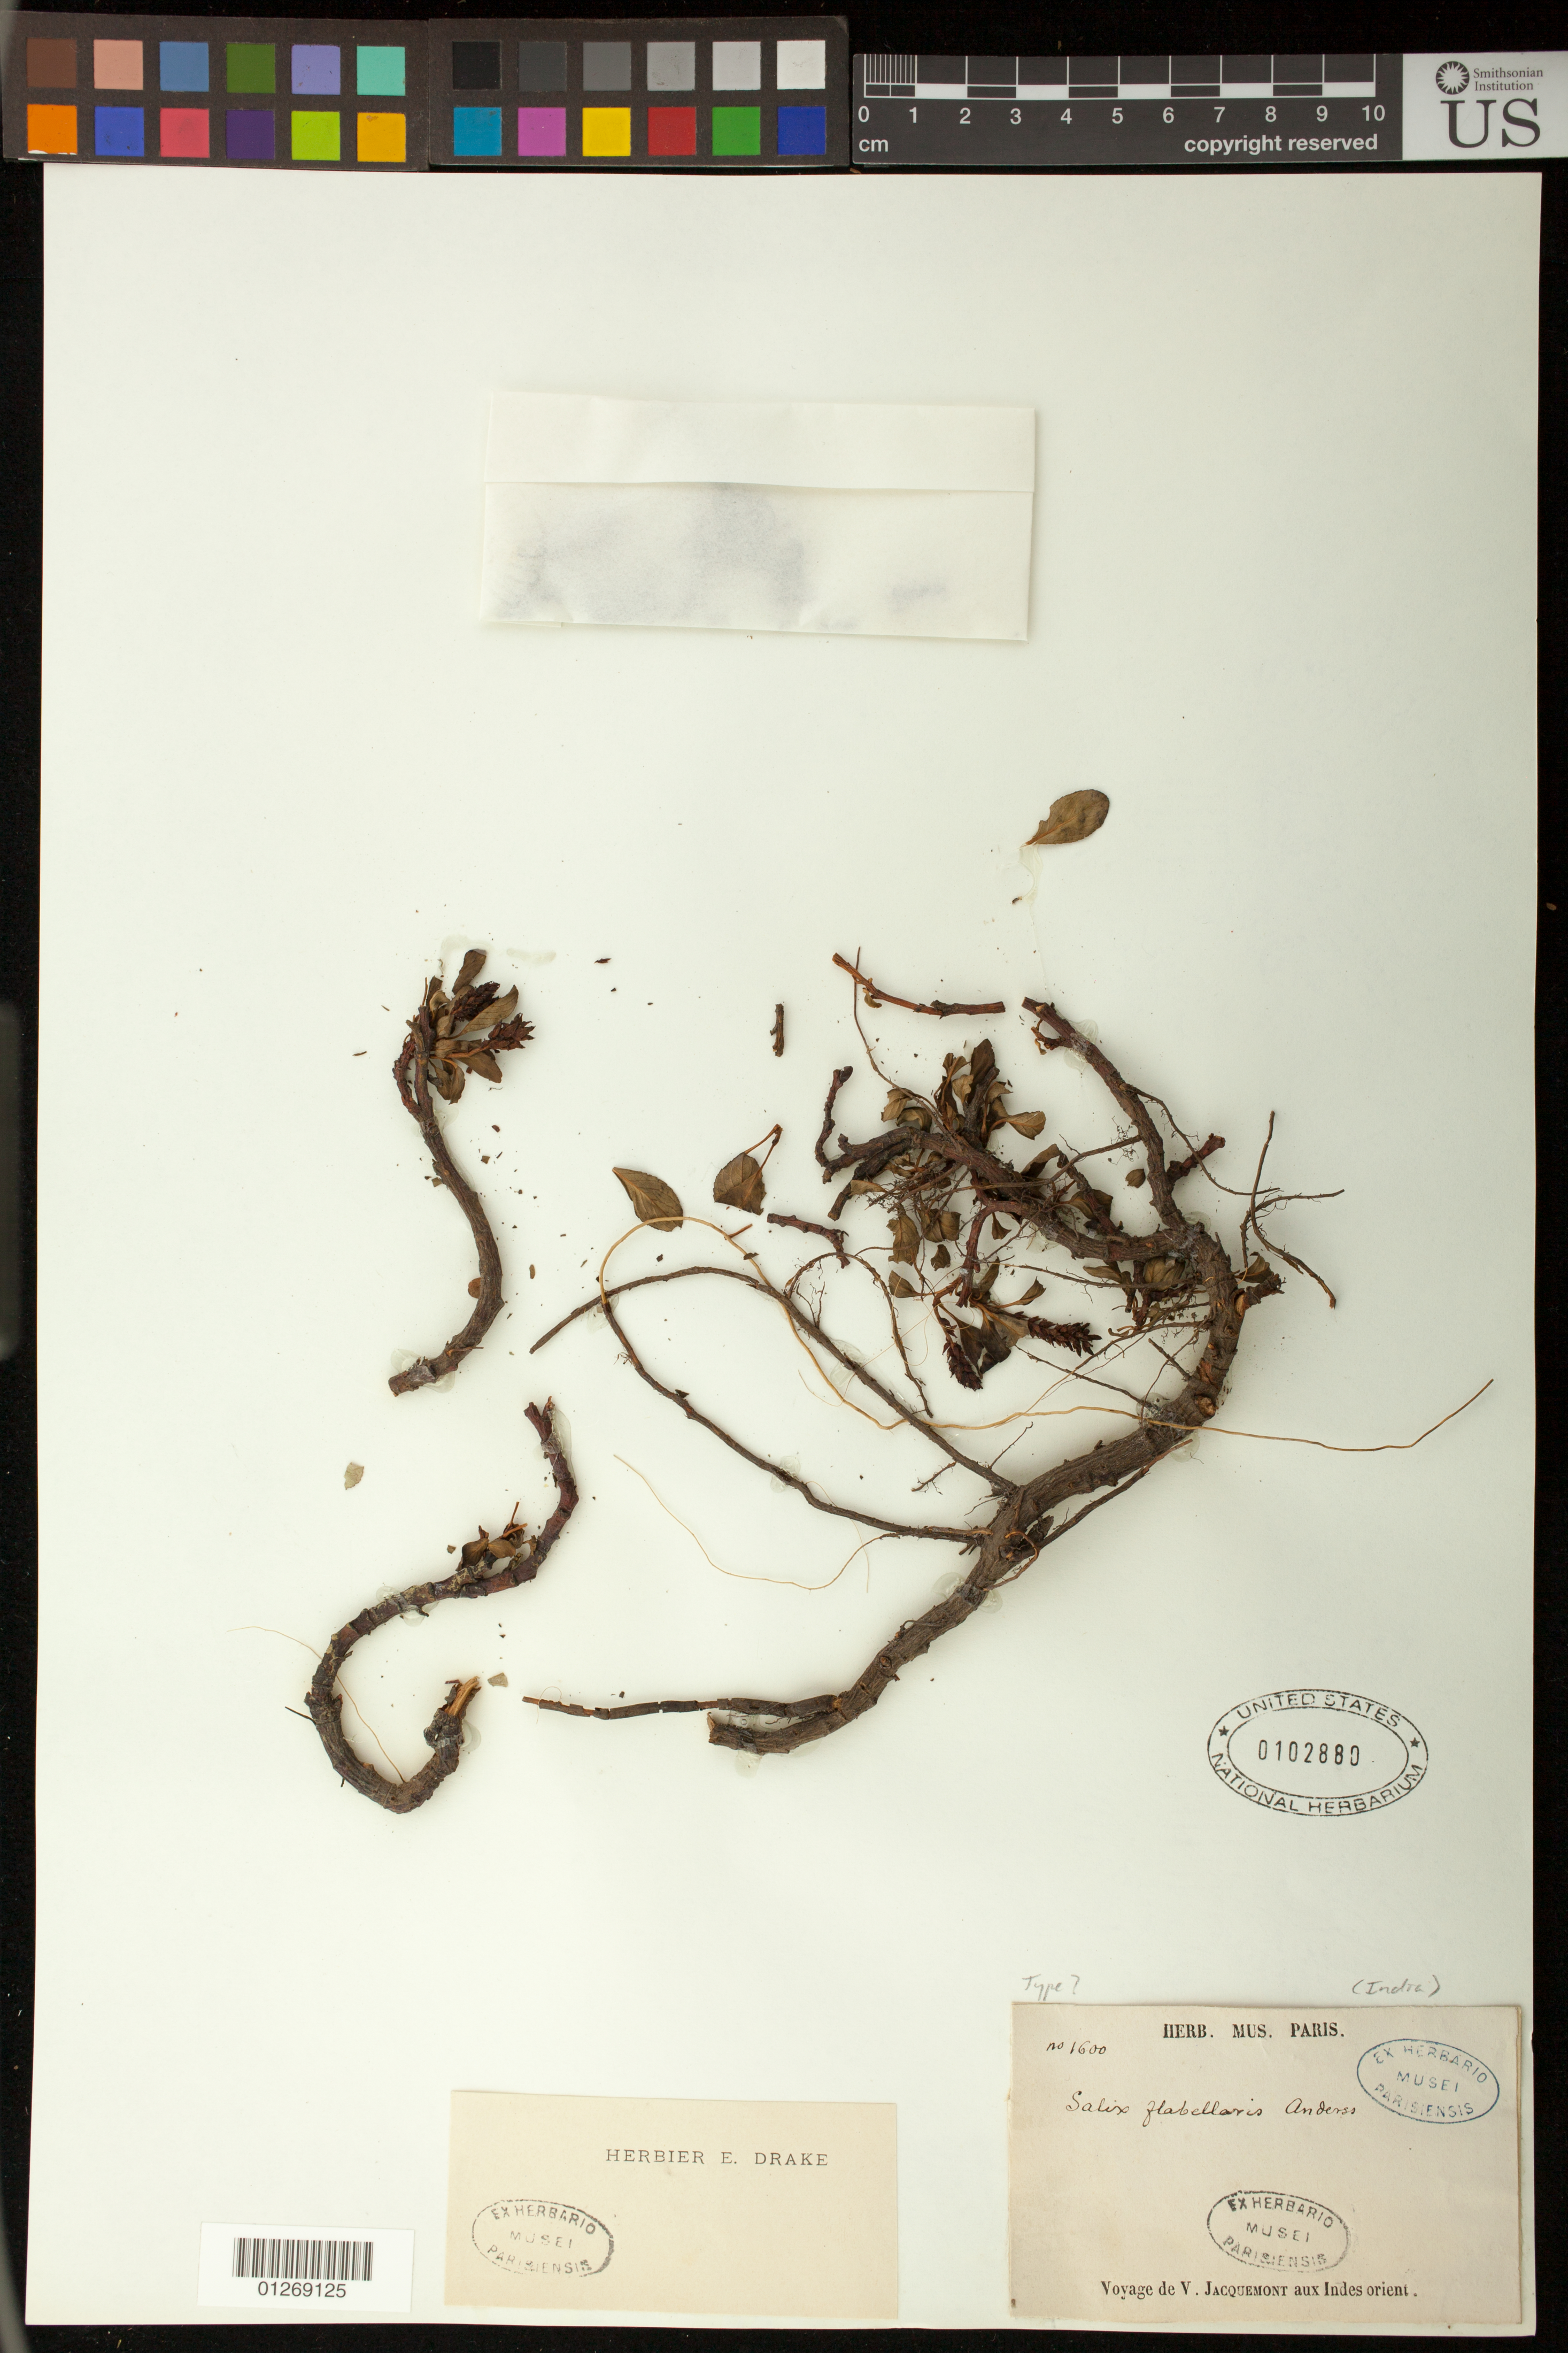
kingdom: Plantae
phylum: Tracheophyta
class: Magnoliopsida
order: Malpighiales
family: Salicaceae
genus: Salix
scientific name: Salix flabellaris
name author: Andersson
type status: Syntype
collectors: V. Jacquemont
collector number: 1600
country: India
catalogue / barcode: US 102880